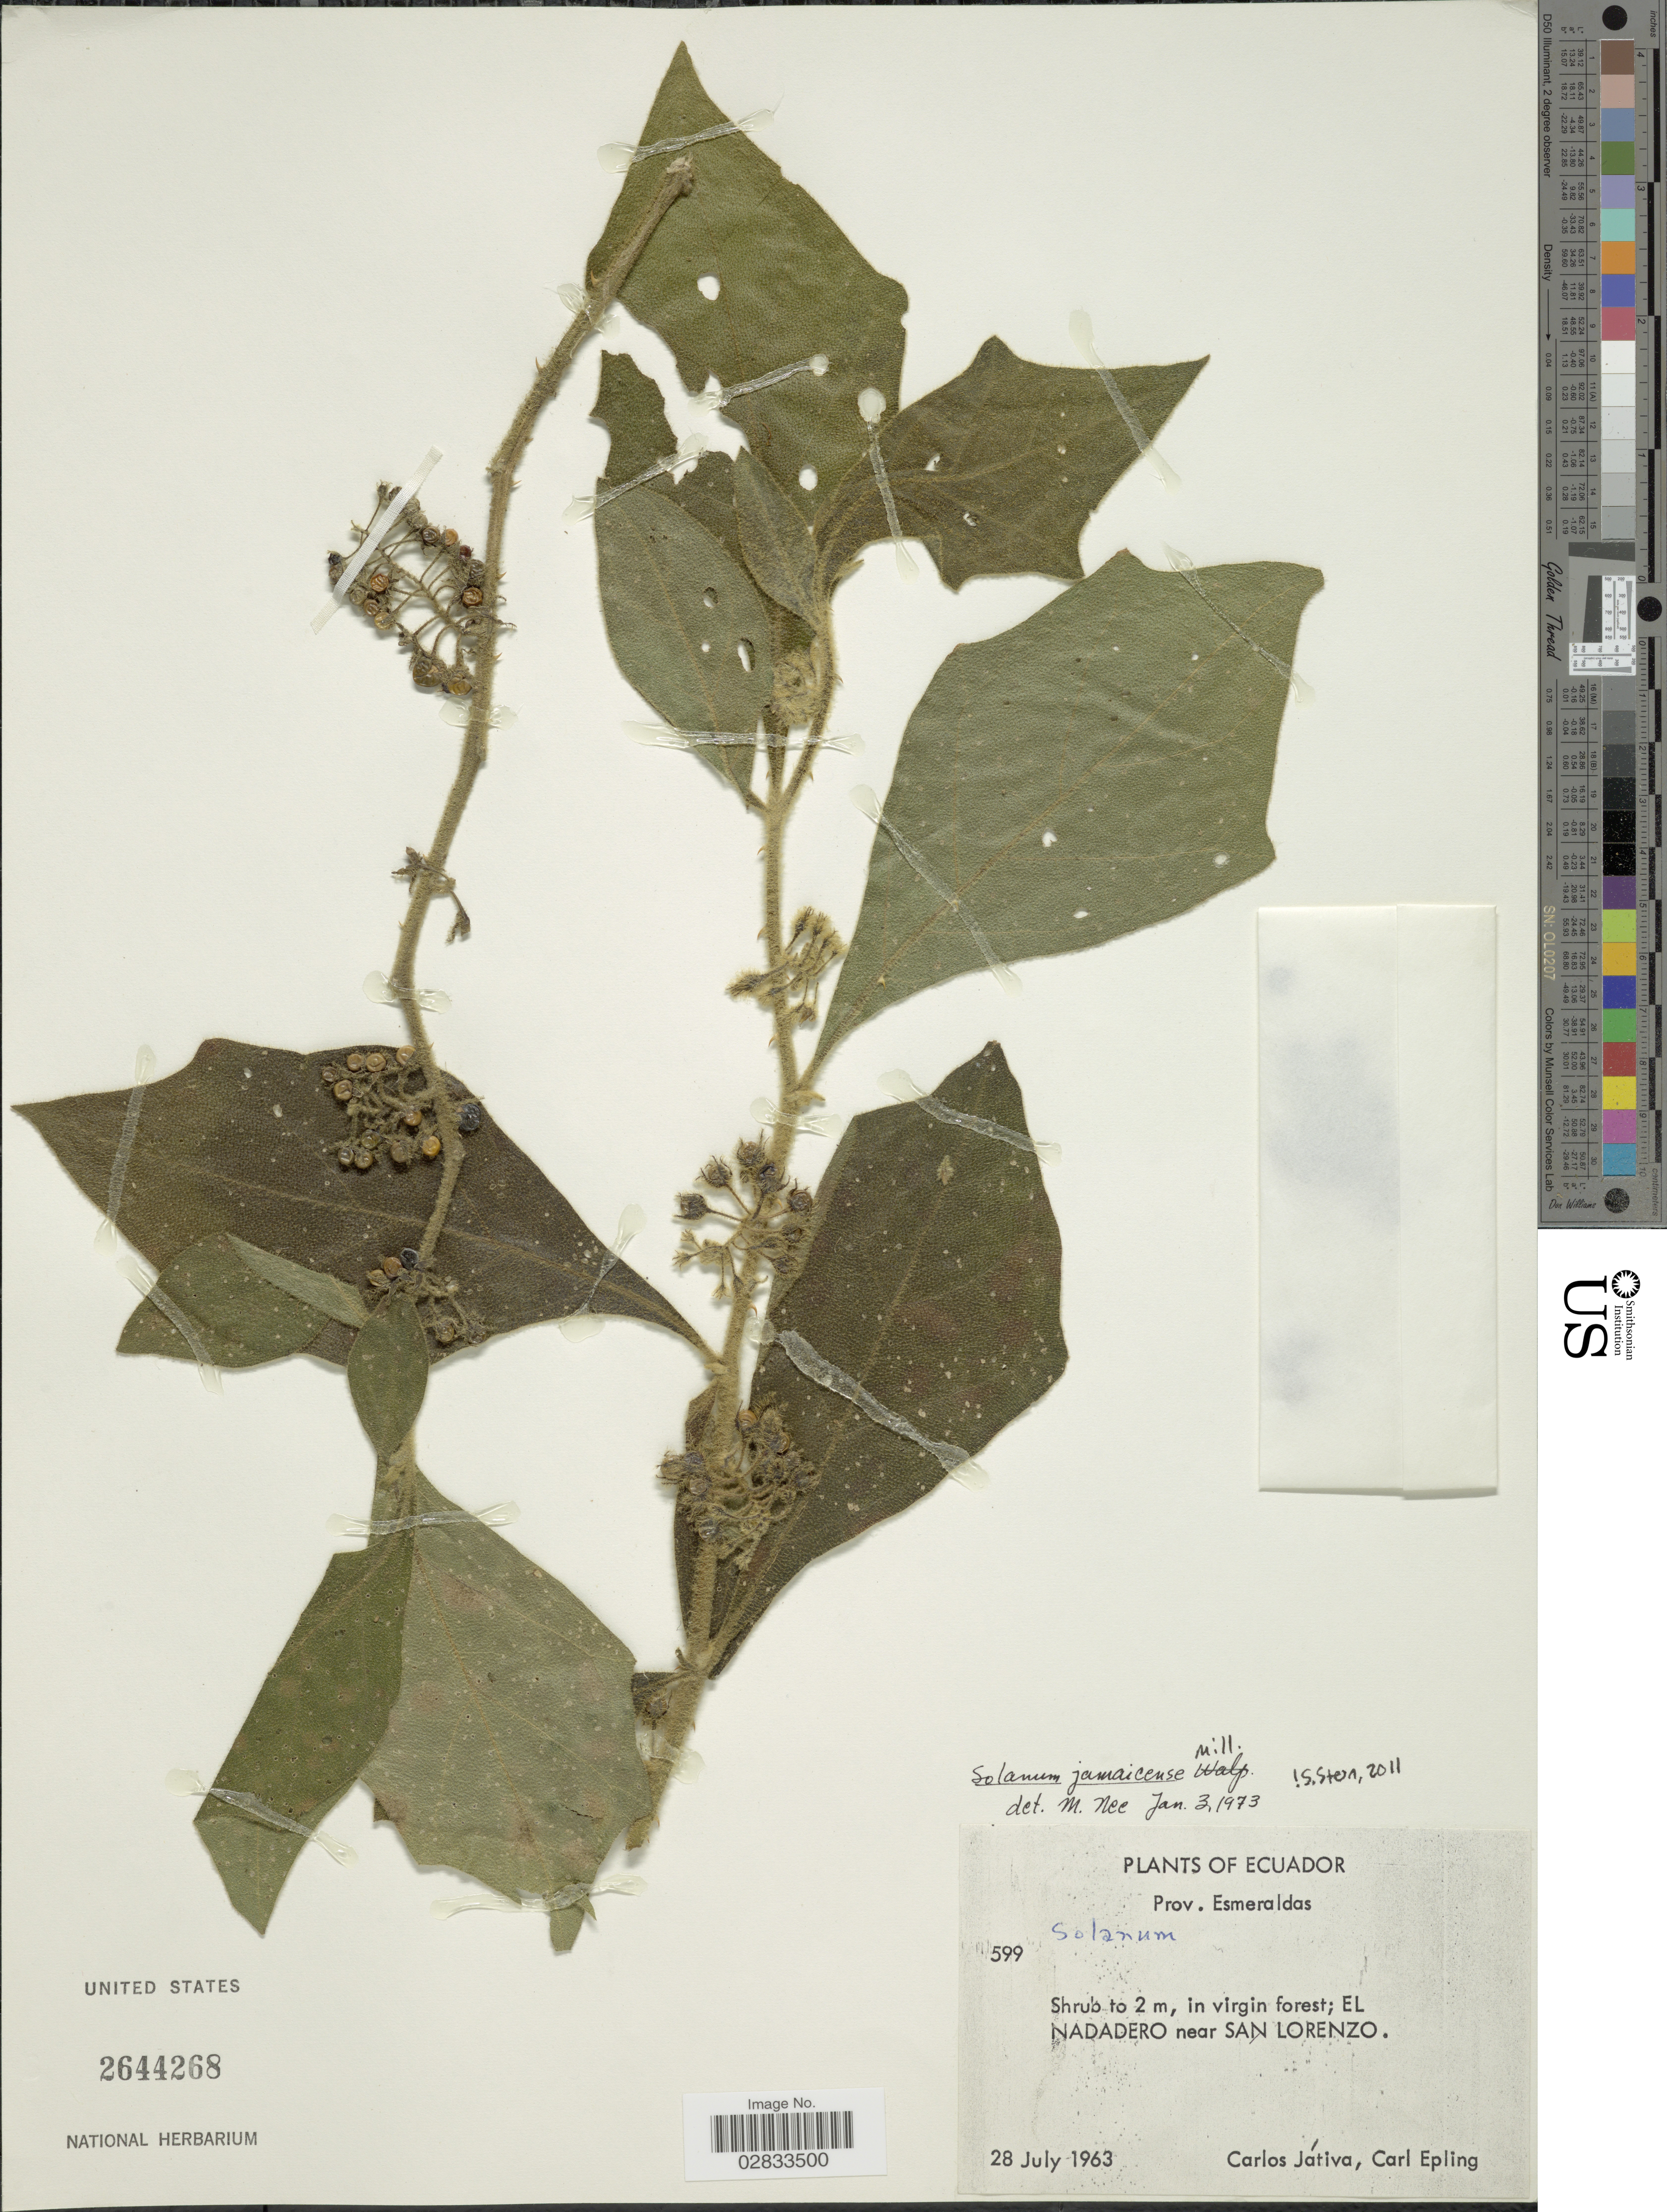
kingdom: Plantae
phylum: Tracheophyta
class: Magnoliopsida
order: Solanales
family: Solanaceae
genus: Solanum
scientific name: Solanum jamaicense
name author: Mill.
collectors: C. D. Játiva & C. C. Epling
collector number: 599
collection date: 1963-07-28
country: Ecuador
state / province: Esmeraldas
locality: El Nadadero near San Lorenzo.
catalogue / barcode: US 2644268